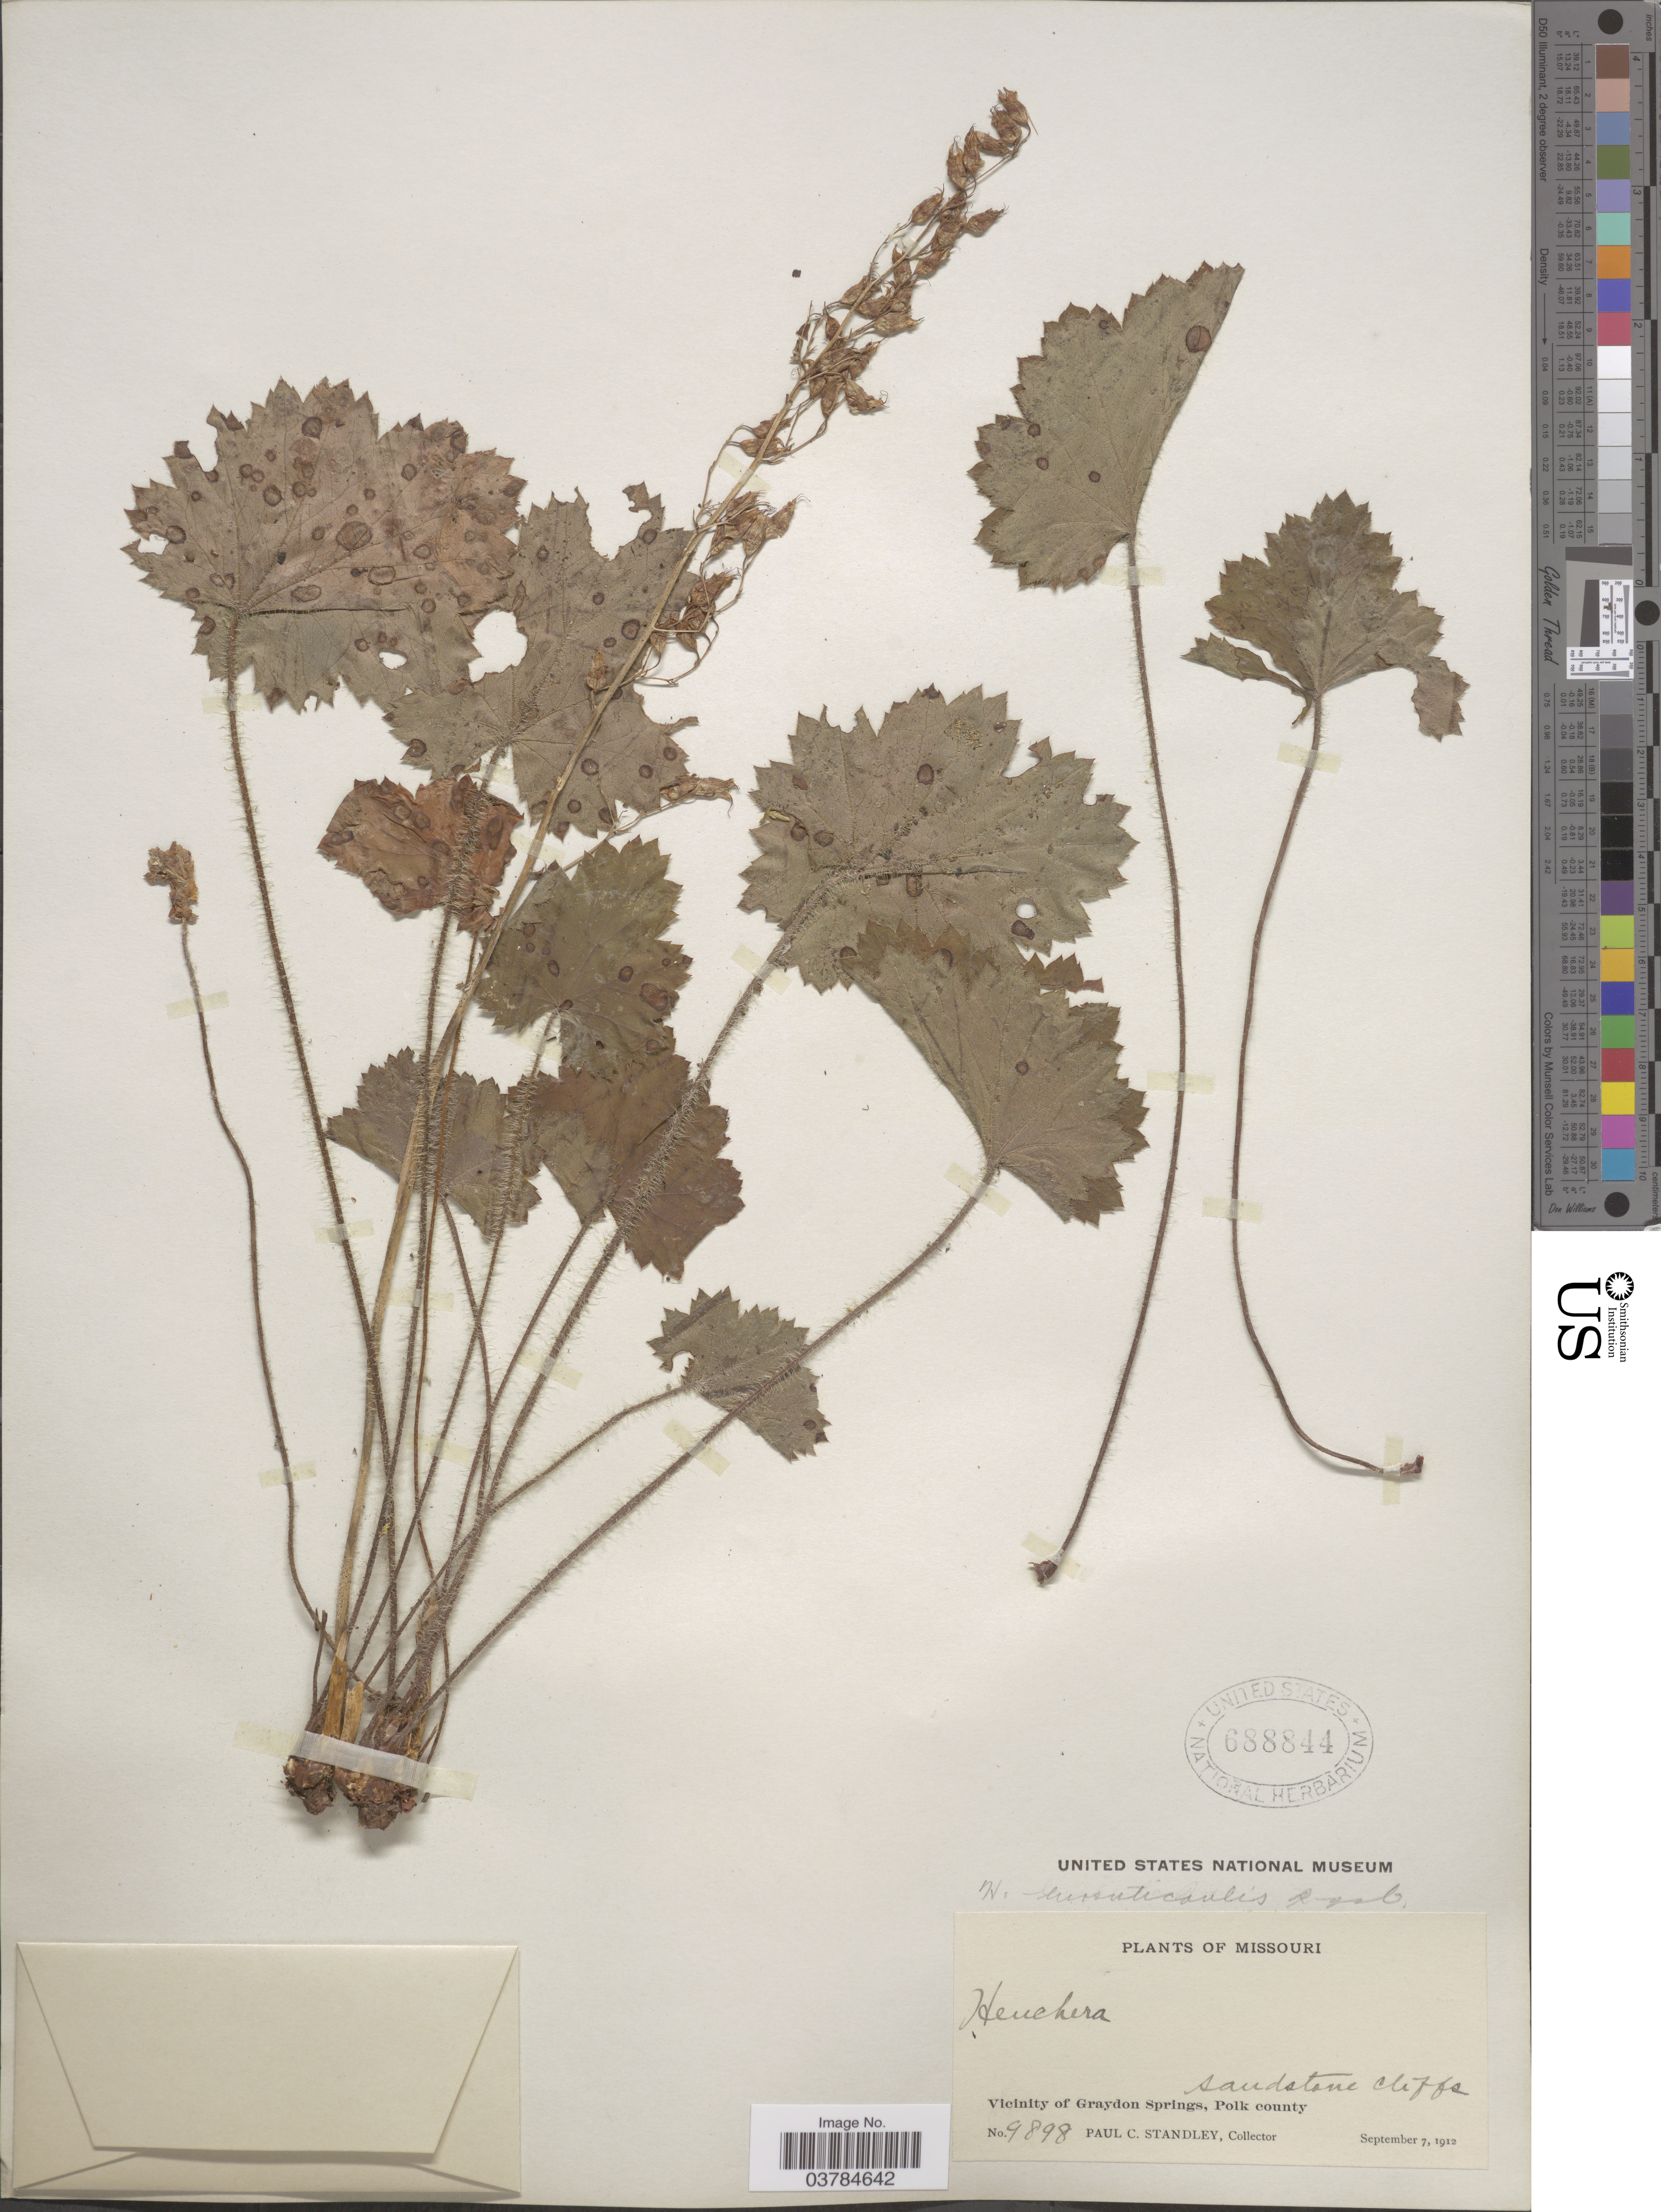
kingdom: Plantae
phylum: Tracheophyta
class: Magnoliopsida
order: Saxifragales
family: Saxifragaceae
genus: Heuchera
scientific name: Heuchera hirsuticaulis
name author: (Wheelock) Rydb.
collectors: P. C. Standley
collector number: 9898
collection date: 1912-09-07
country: United States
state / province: Missouri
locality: Vicinity of Graydon Springs, Polk county.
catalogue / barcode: US 688844